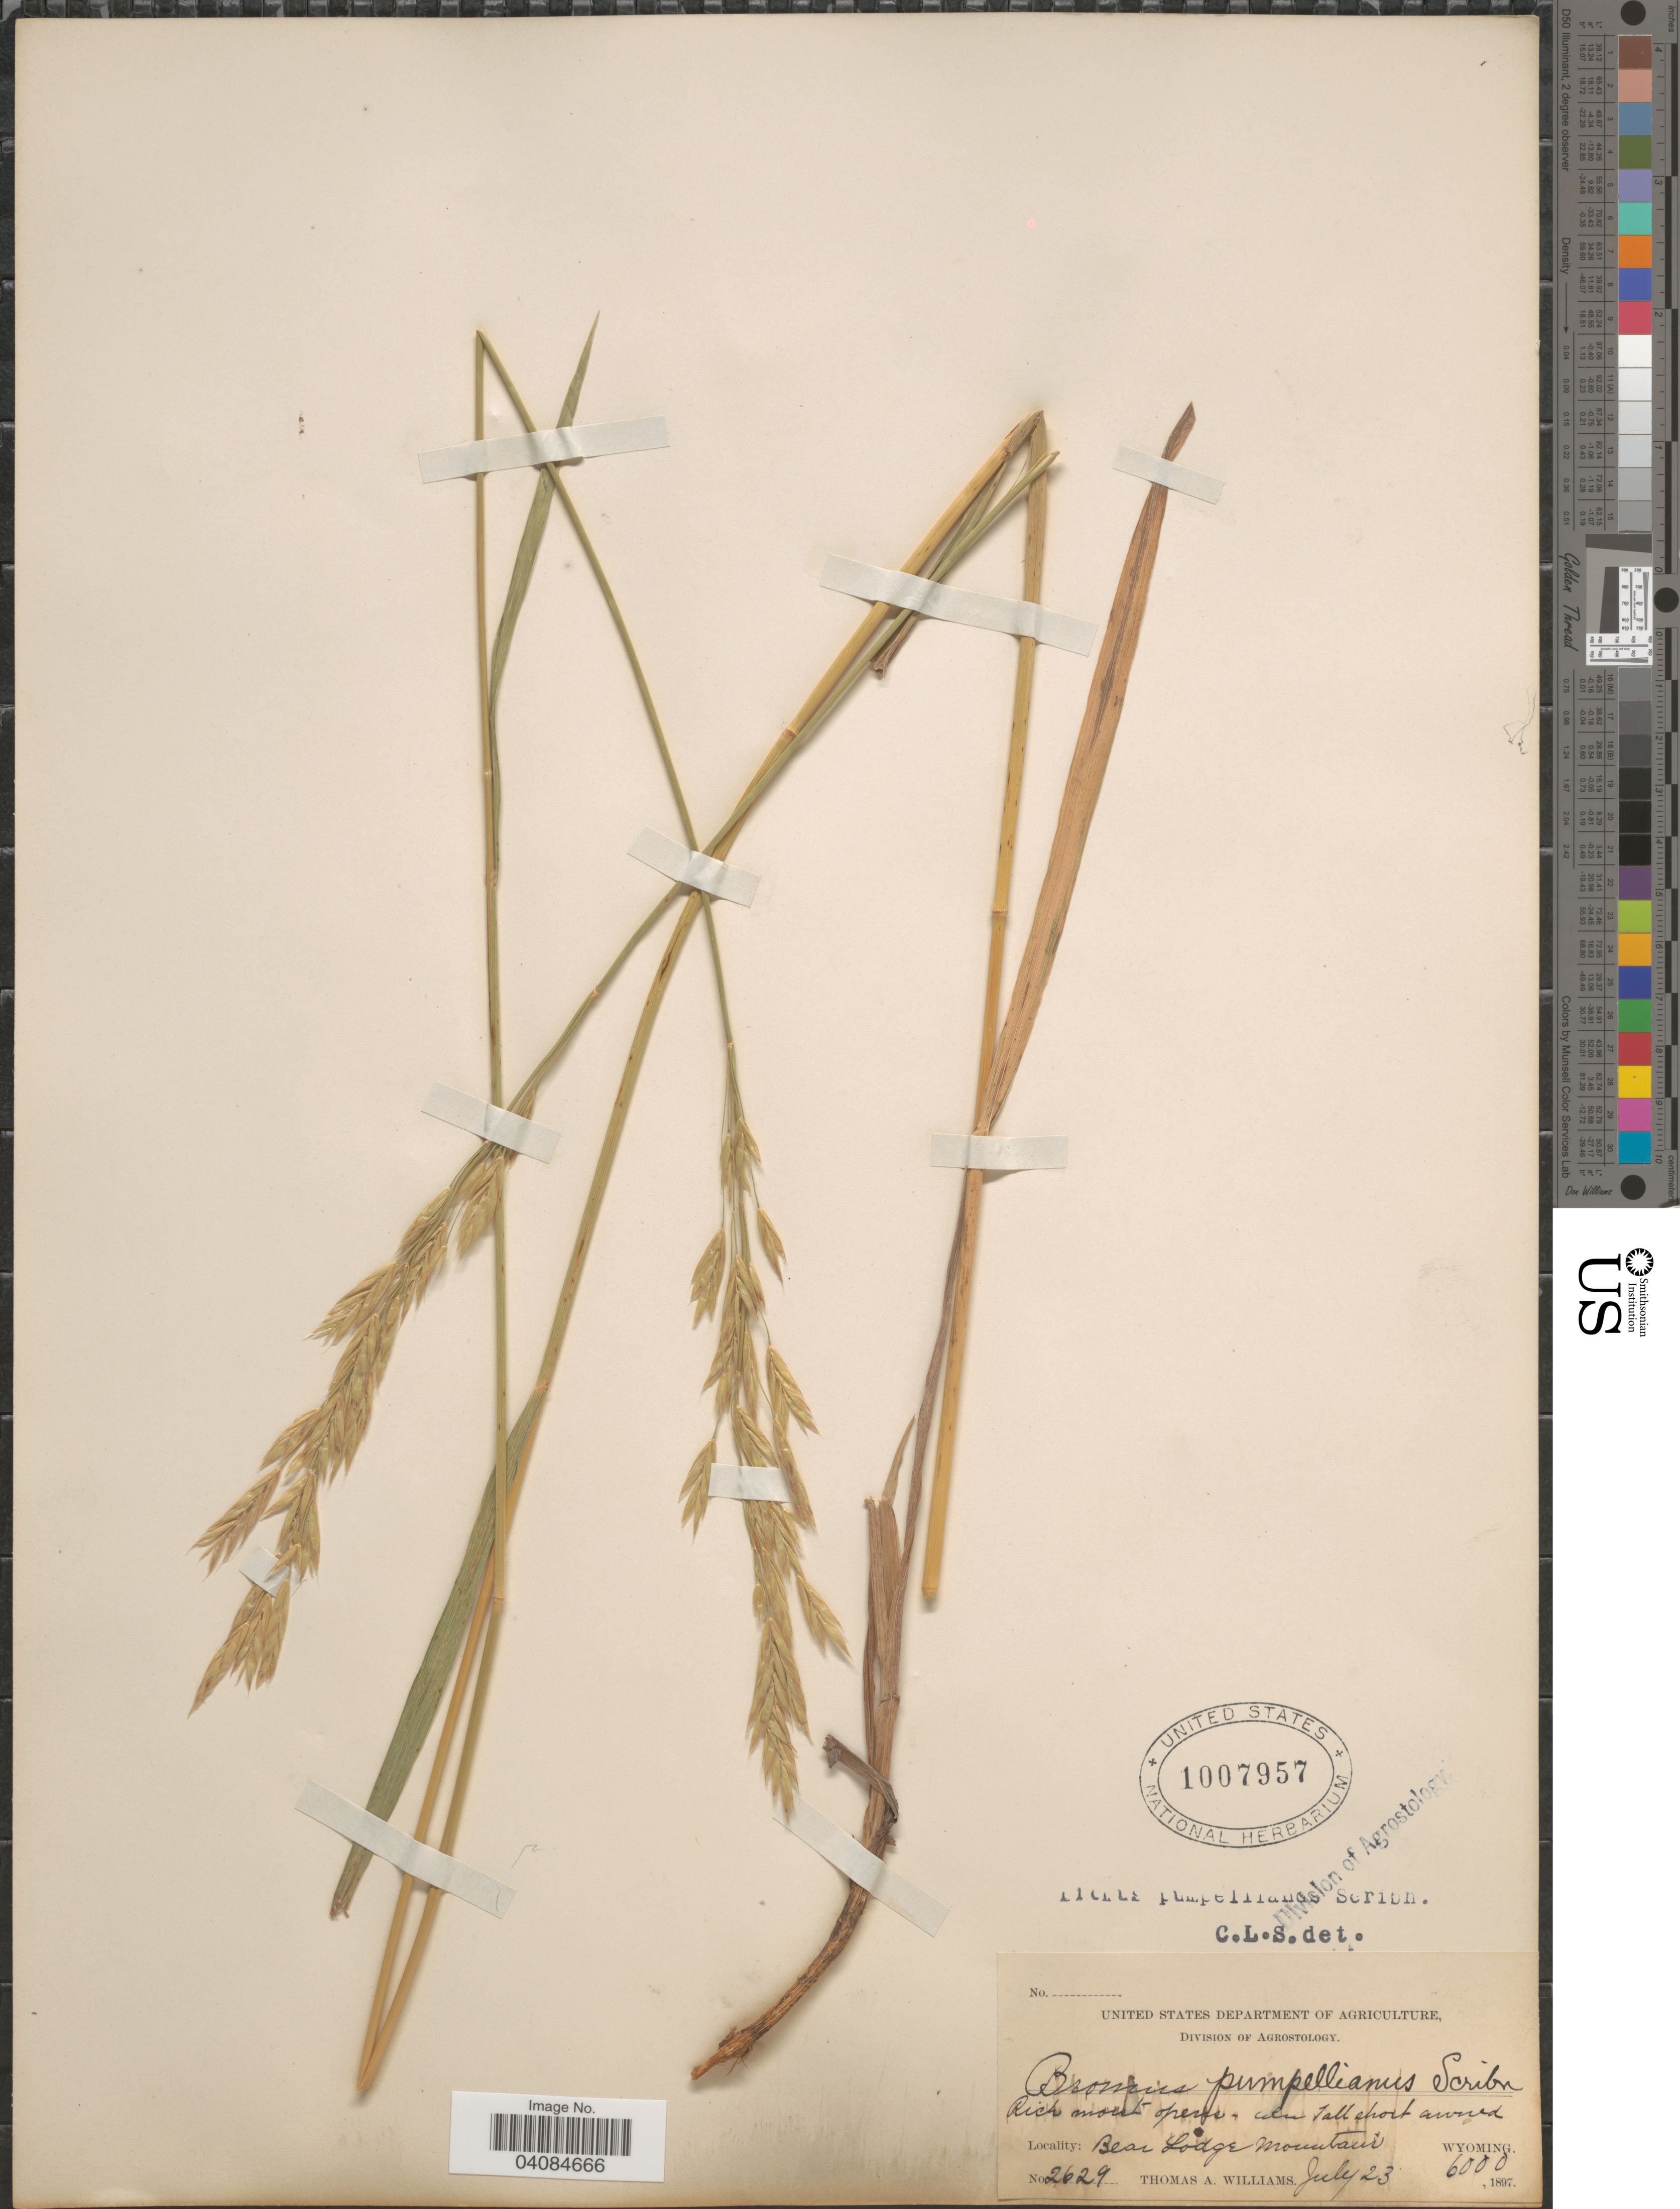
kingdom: Plantae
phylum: Tracheophyta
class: Liliopsida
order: Poales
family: Poaceae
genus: Bromus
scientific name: Bromus pumpellianus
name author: Scribn.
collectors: T. A. Williams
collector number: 2629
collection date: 1897-07-23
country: United States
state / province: Wyoming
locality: Bear Lodge Mountain.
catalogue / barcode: US 1007957